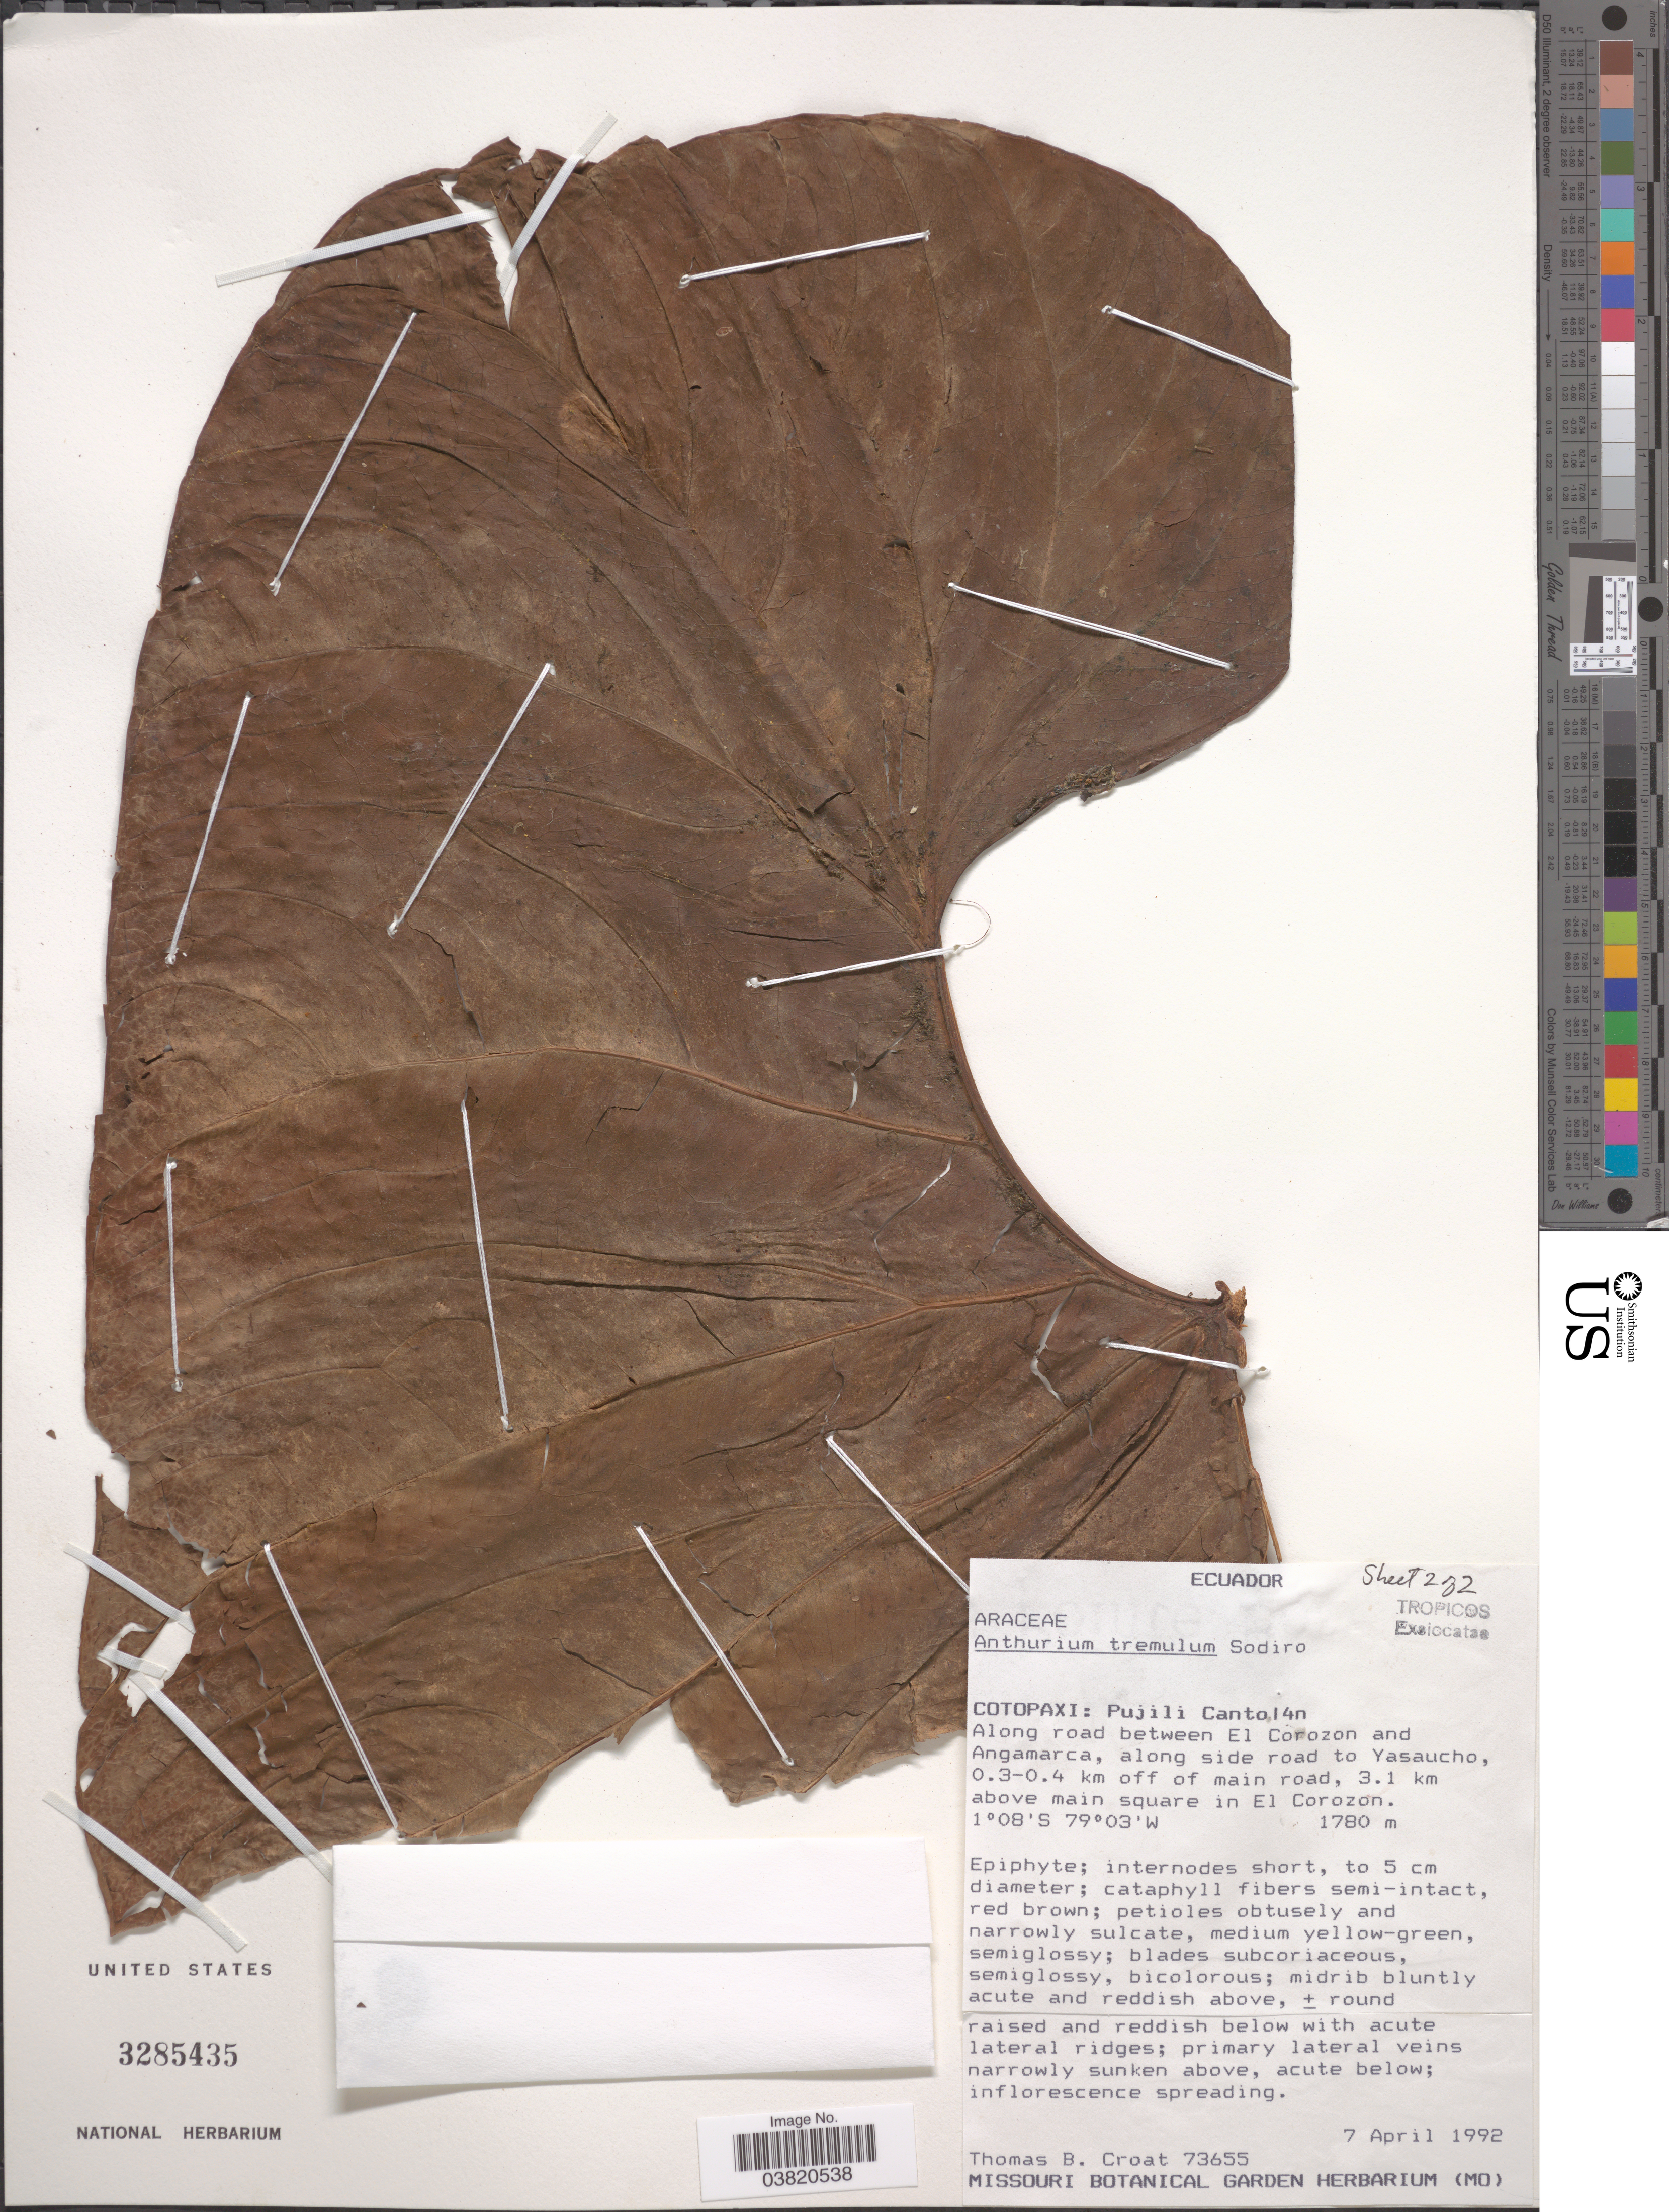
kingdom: Plantae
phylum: Tracheophyta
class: Liliopsida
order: Alismatales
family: Araceae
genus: Anthurium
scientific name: Anthurium tremulum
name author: Sodiro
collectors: T. B. Croat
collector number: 73655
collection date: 1992-04-07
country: Ecuador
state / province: Cotopaxi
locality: Pujili Cantol4n. Along road between El Corozon and Angamarca, along side road to Yasaucho, 0.3-0.4 km off of main road, 3.1 km above main square in El Corozon.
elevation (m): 1780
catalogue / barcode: US 3285435